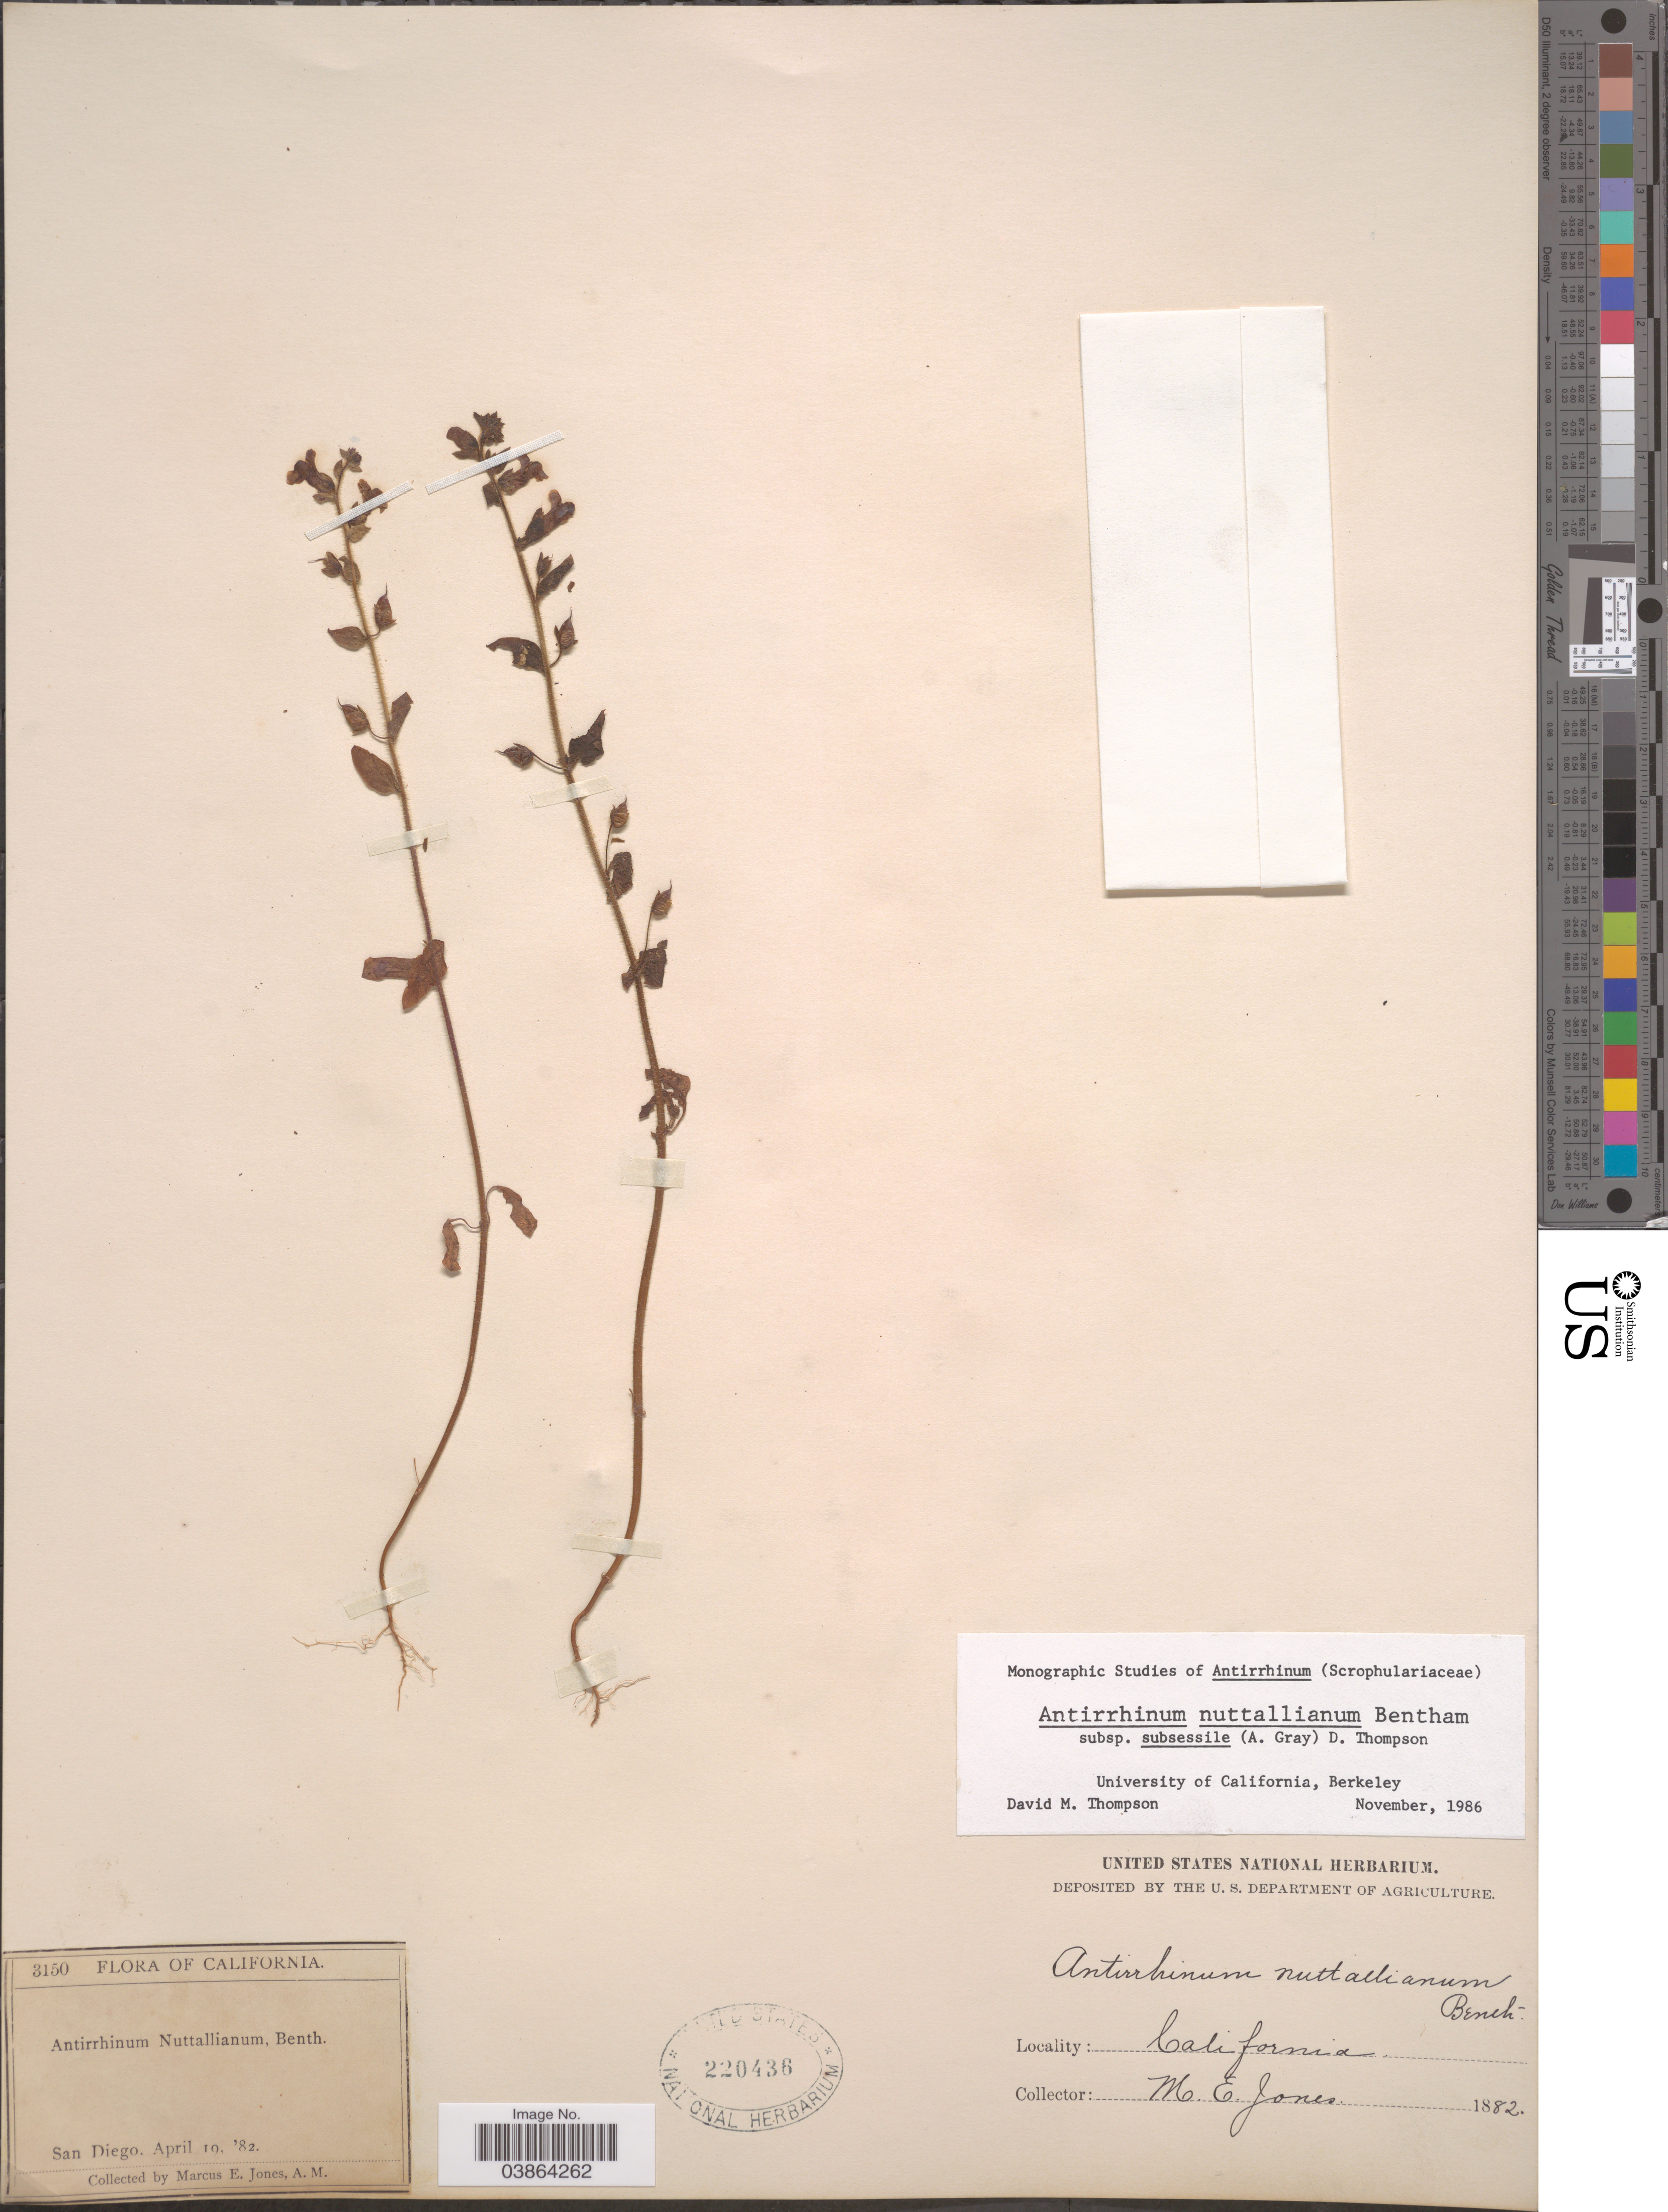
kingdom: Plantae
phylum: Tracheophyta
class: Magnoliopsida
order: Lamiales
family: Plantaginaceae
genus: Sairocarpus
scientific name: Sairocarpus nuttallianus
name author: (Benth.) D.A. Sutton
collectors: M. E. Jones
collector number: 3150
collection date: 1882-04-19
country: United States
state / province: California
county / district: San Diego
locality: San Diego.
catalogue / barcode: US 220436